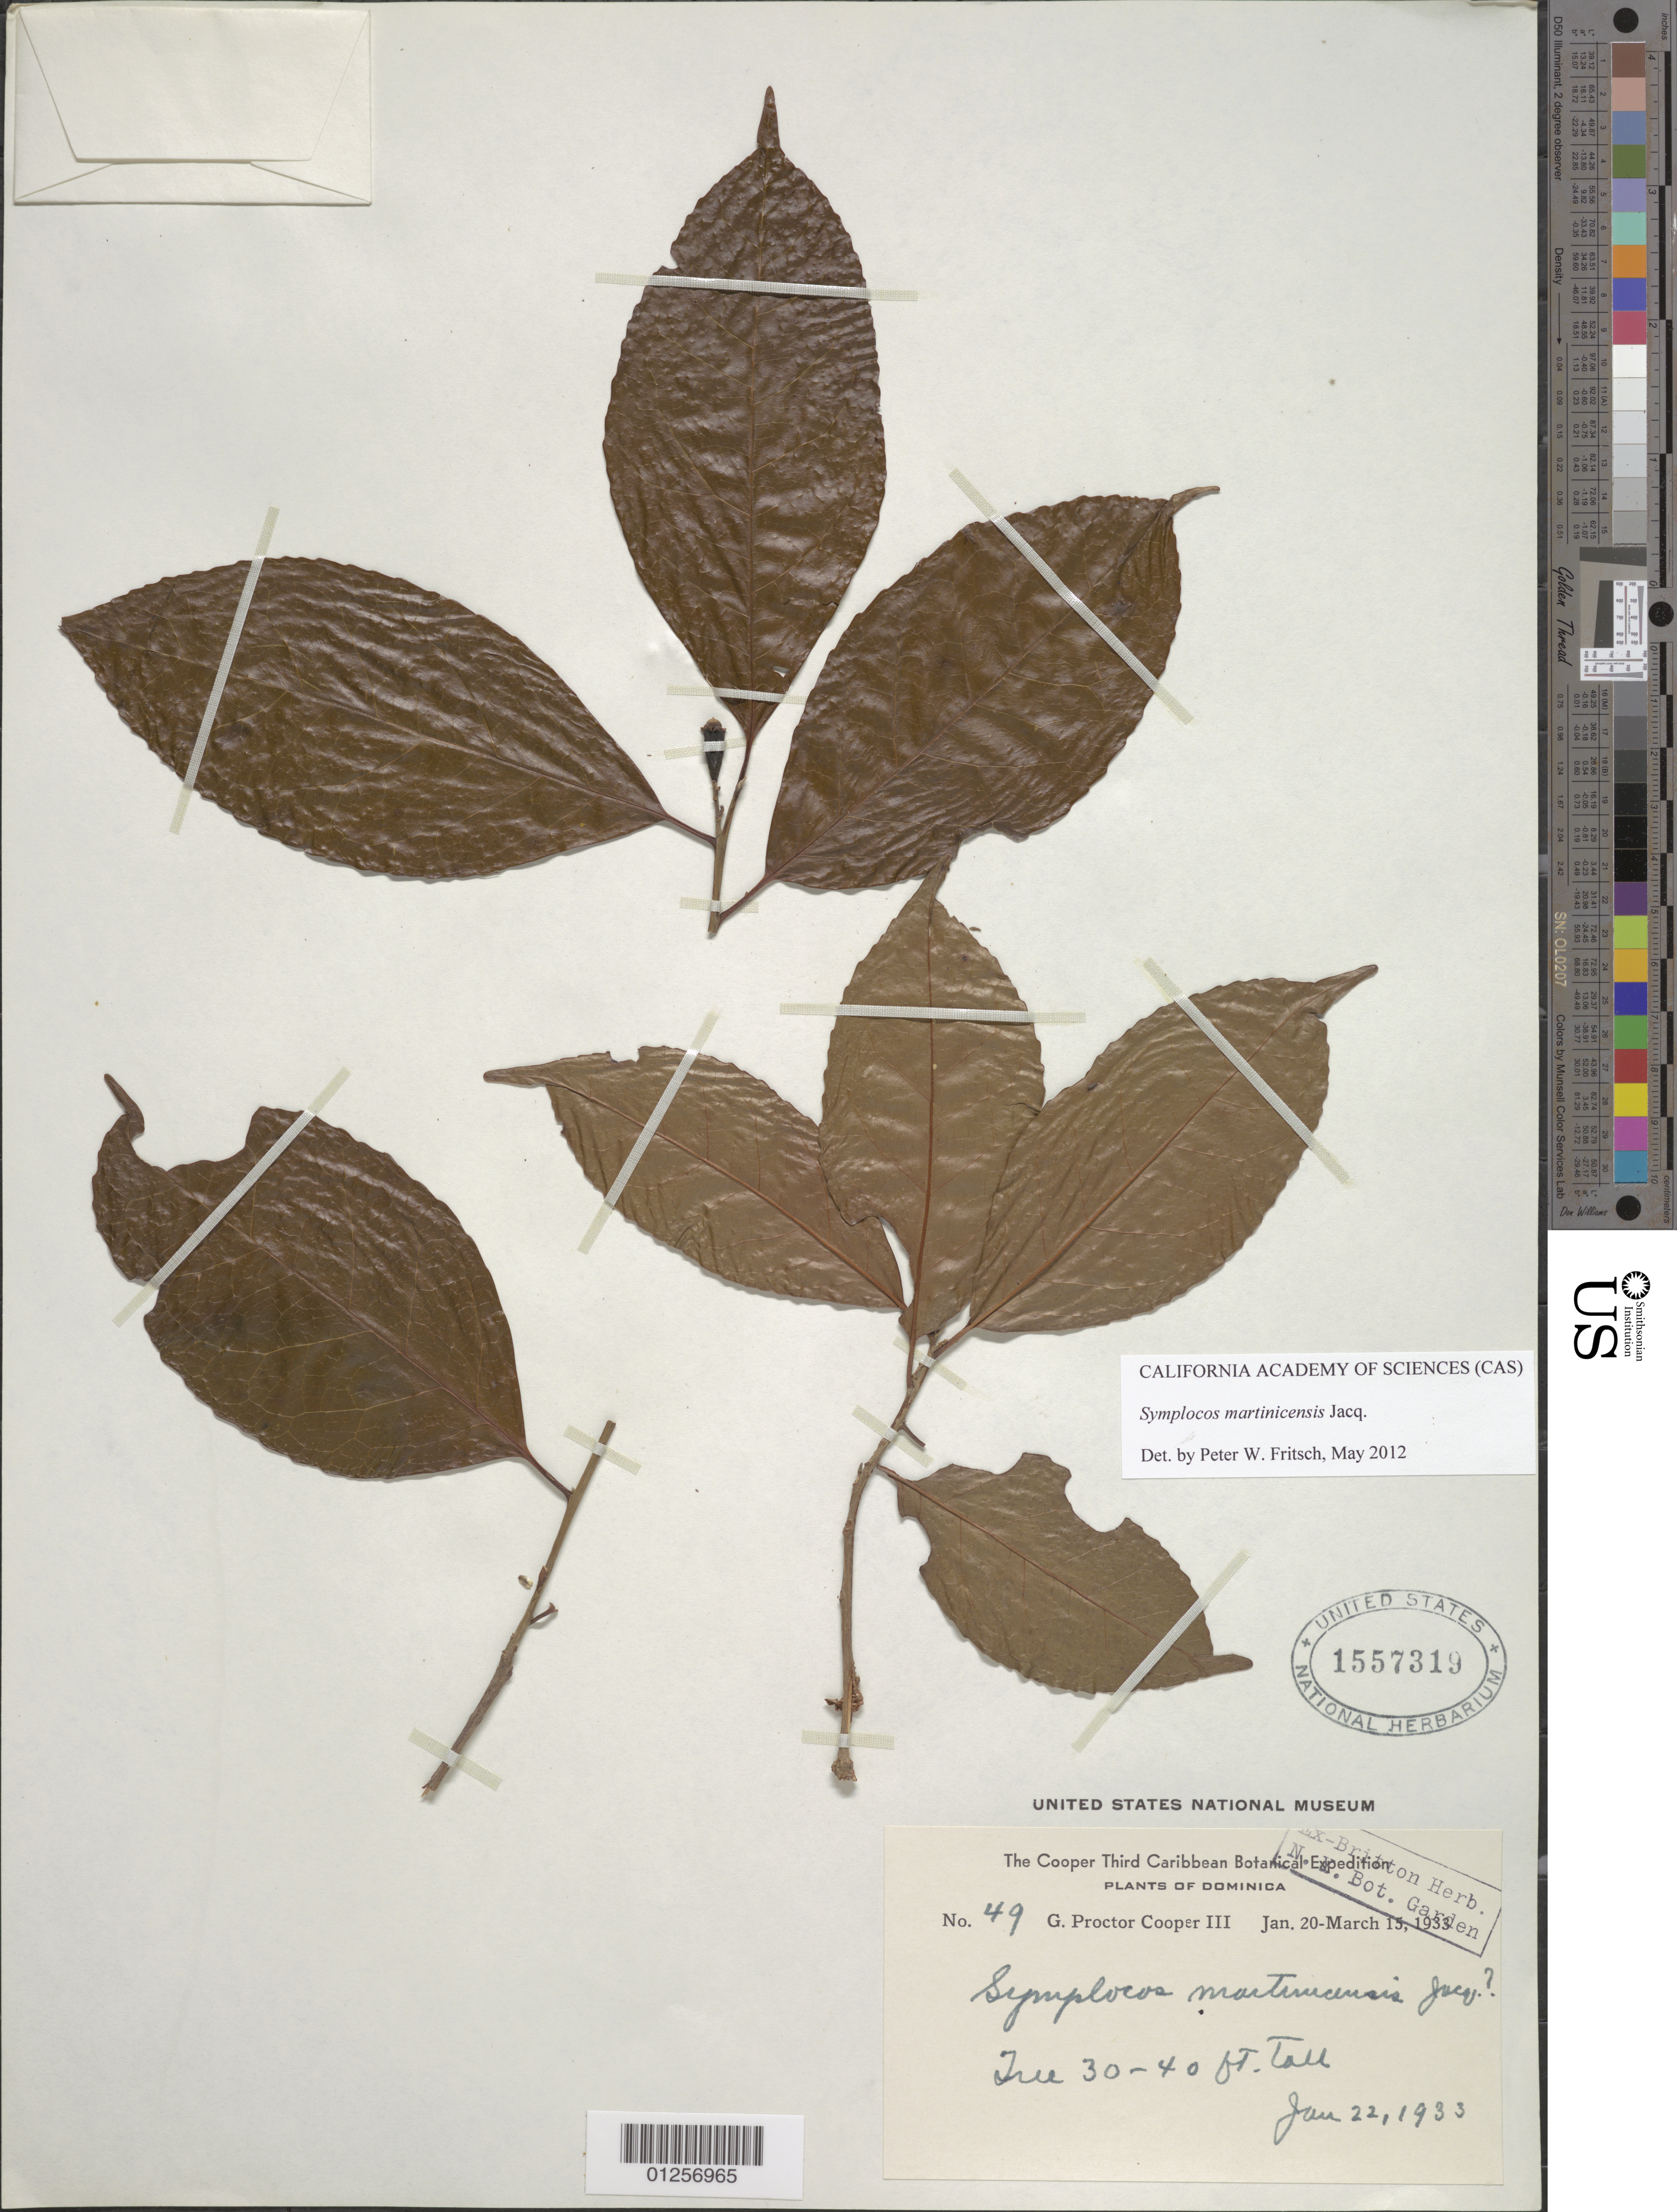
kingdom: Plantae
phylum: Tracheophyta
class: Magnoliopsida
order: Ericales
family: Symplocaceae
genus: Symplocos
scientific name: Symplocos martinicensis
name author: Jacq.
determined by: Fritsch, Peter W.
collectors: G. Cooper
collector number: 49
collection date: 1933-01-22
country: Dominica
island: Dominica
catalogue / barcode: US 1557319